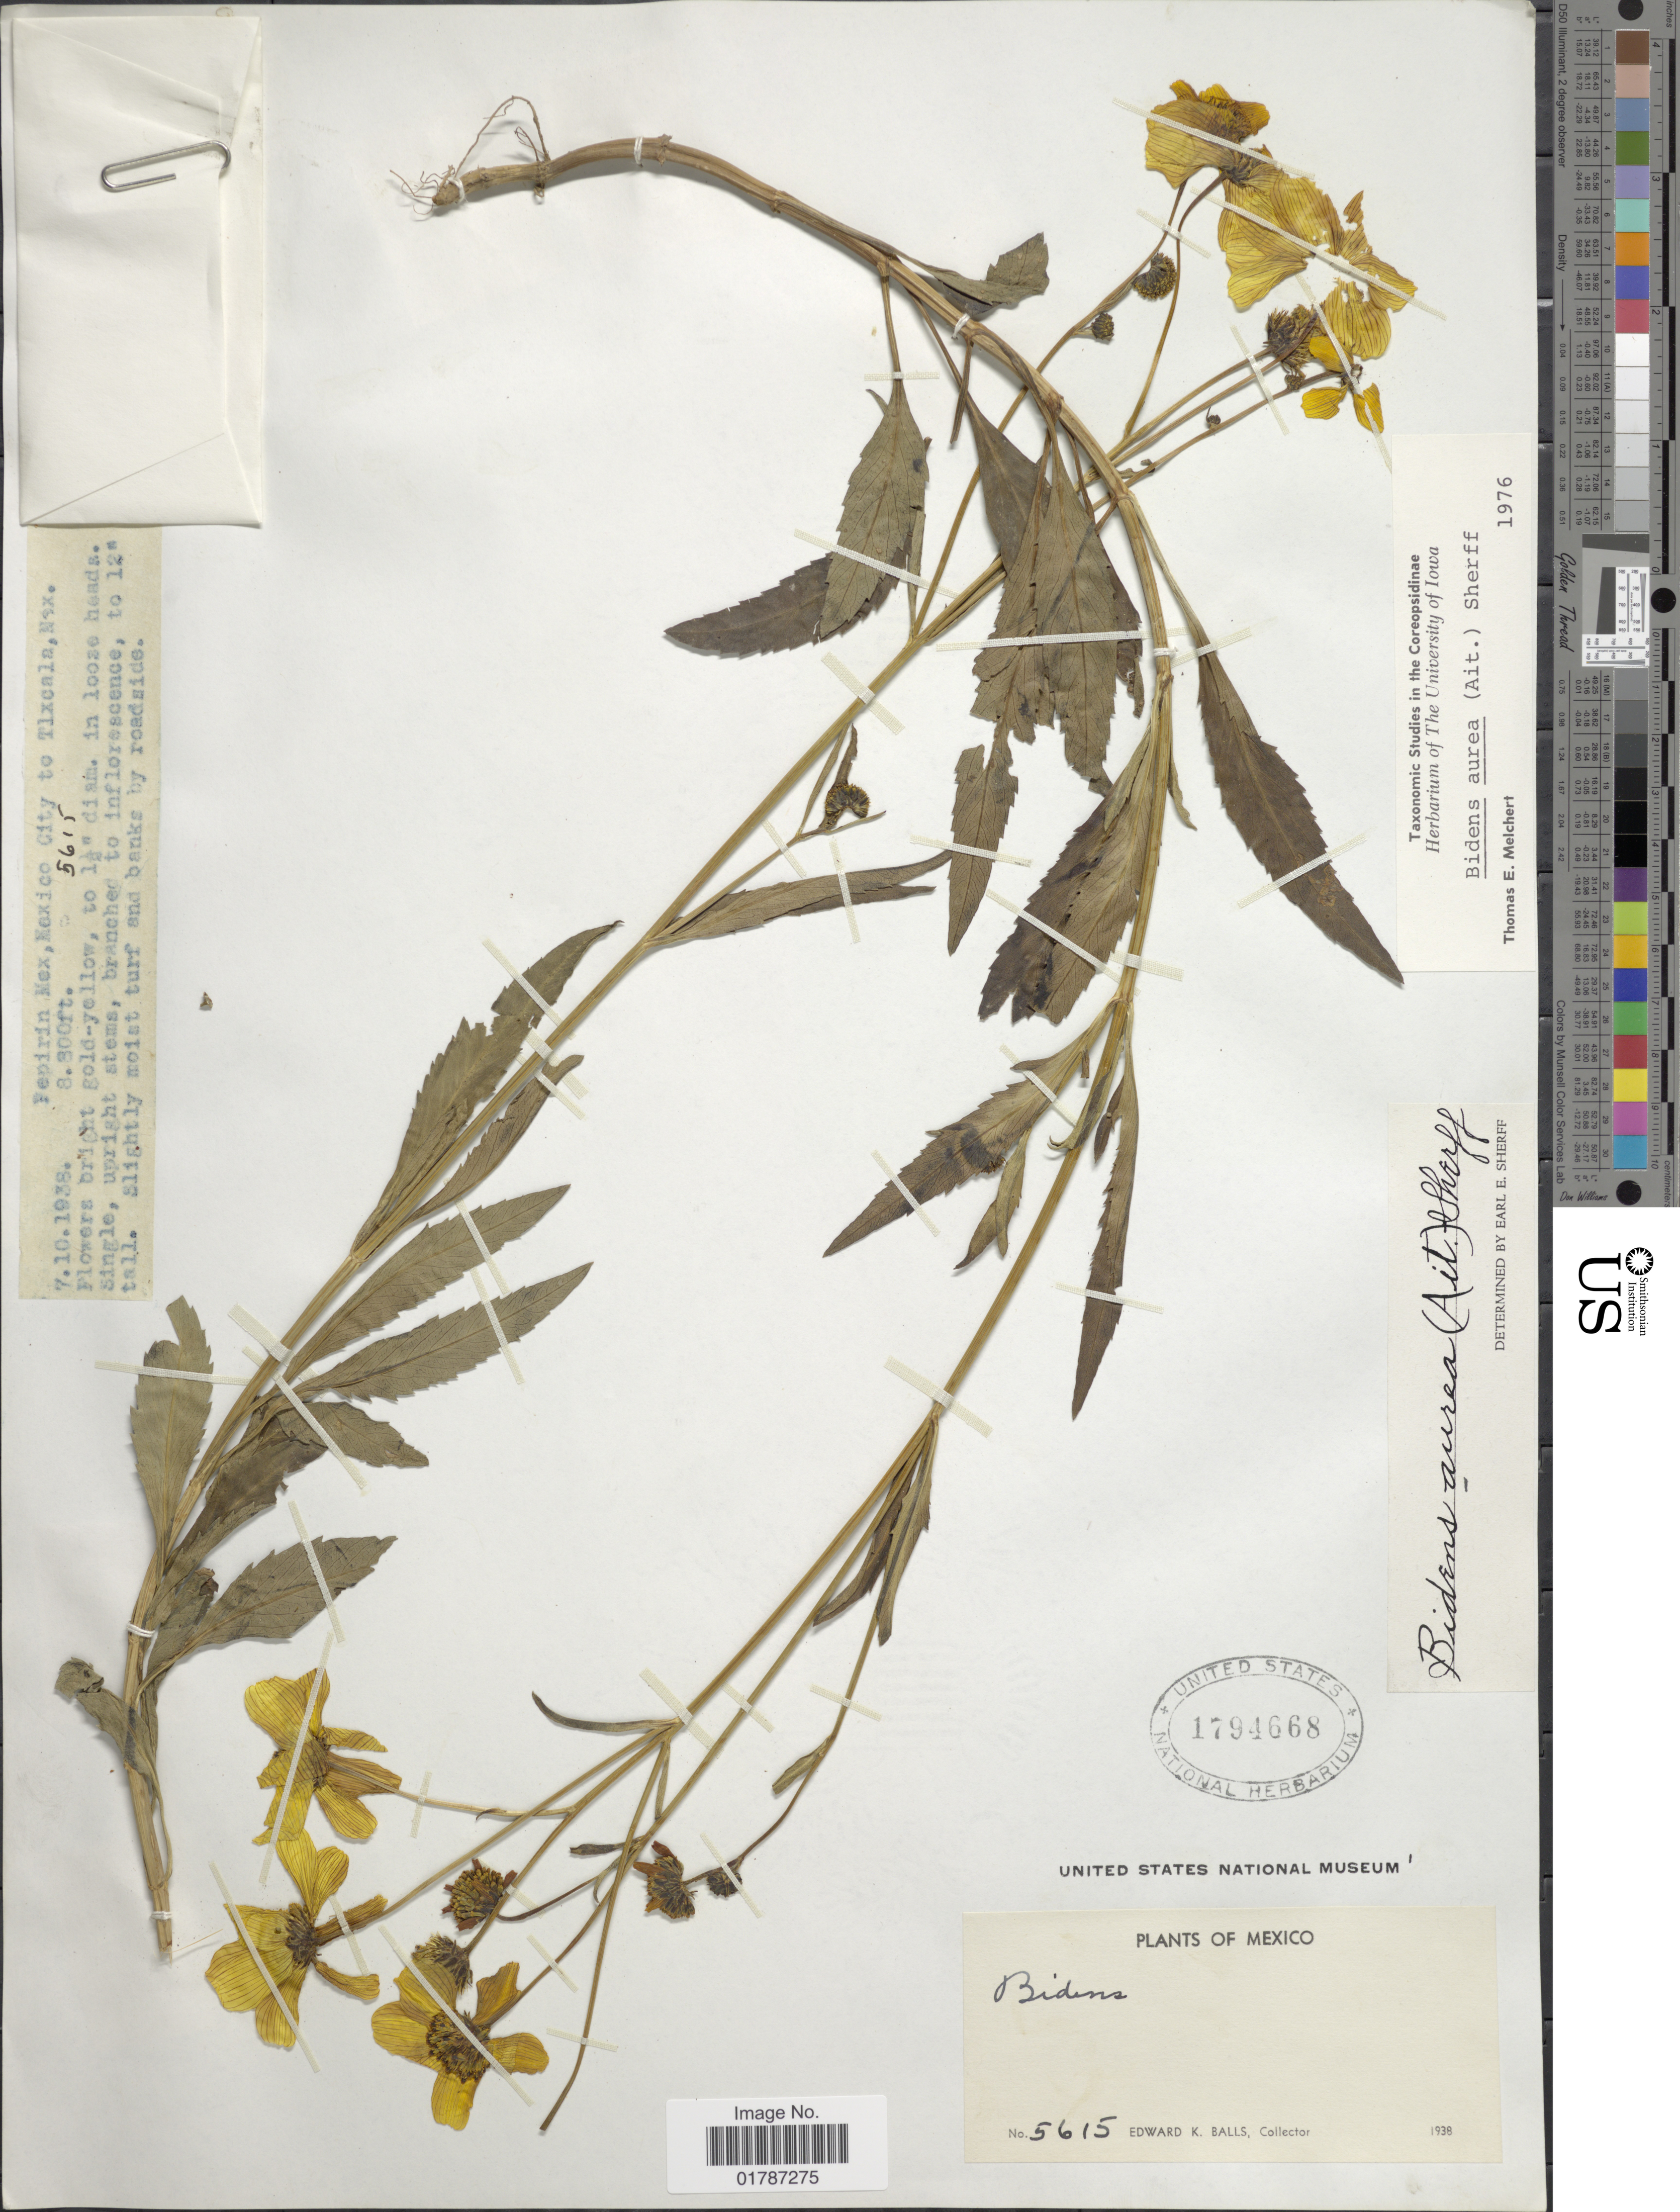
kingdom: Plantae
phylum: Tracheophyta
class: Magnoliopsida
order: Asterales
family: Asteraceae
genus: Bidens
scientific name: Bidens aurea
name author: (Aiton) Sherff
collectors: E. K. Balls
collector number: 5615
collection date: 1938-10-07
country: Mexico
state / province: México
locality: Pepirin Mex., Mexico City to Tlxcala, Mex.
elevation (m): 2682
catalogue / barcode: US 1794668